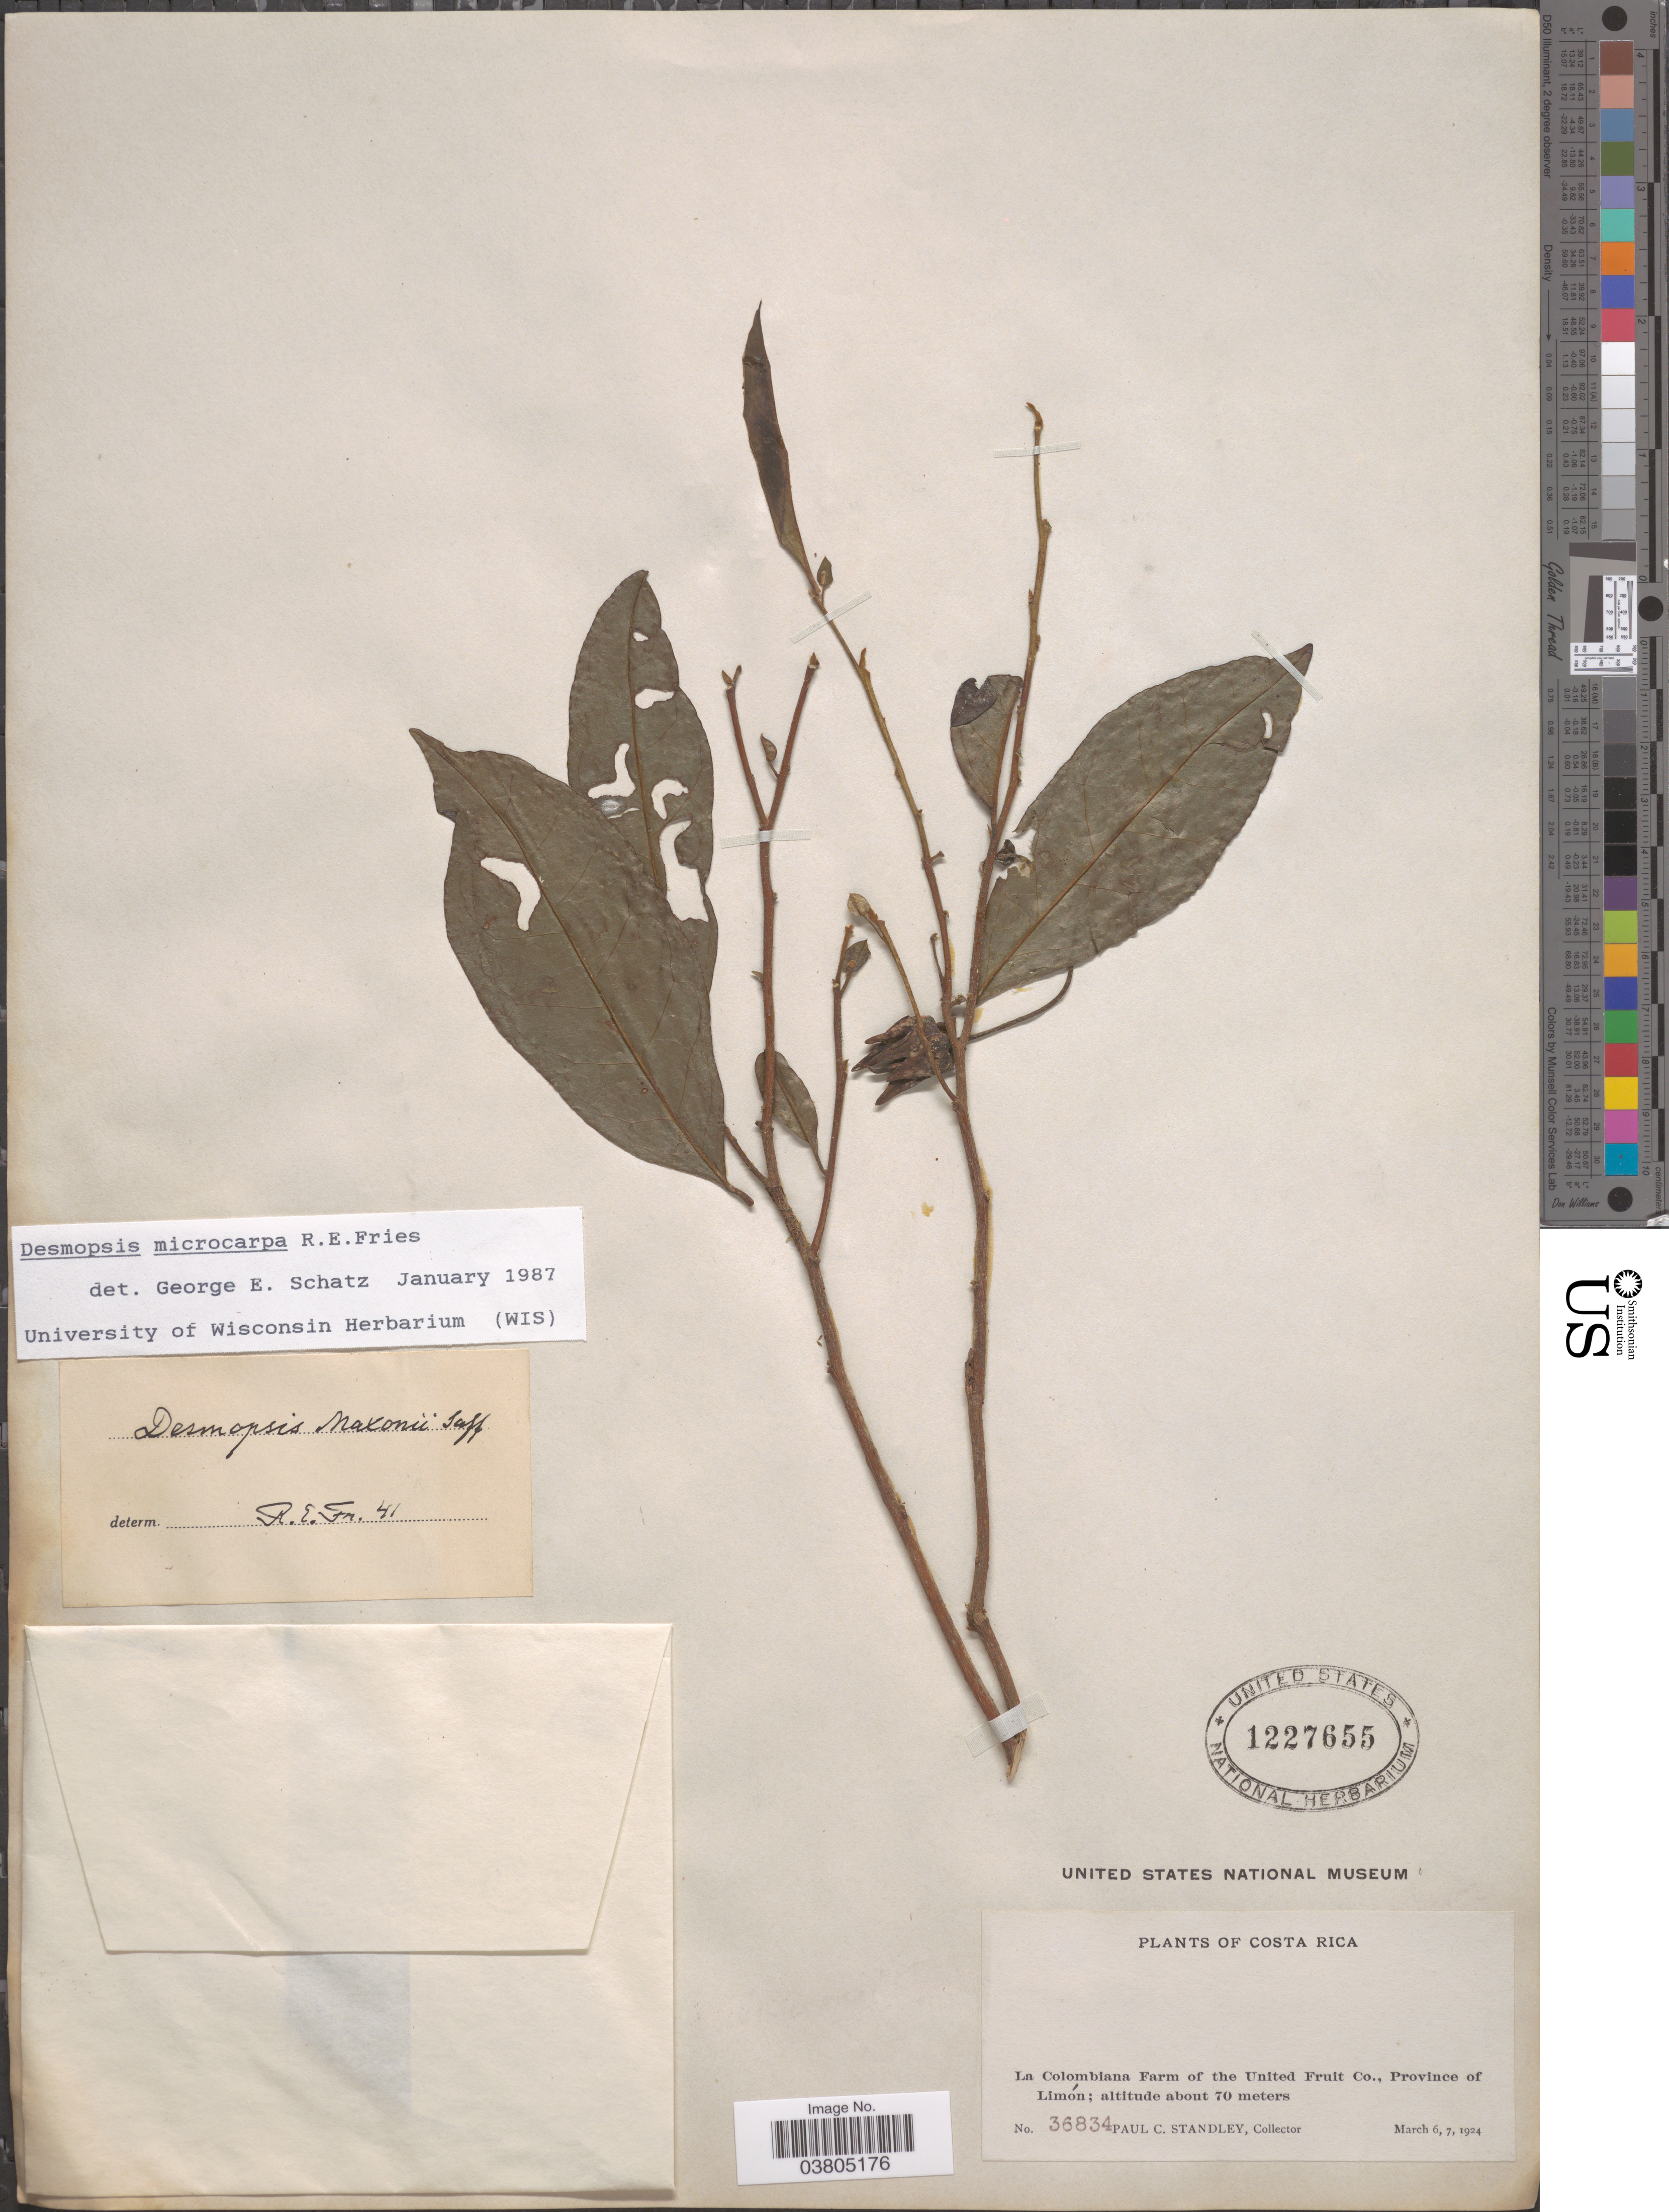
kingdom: Plantae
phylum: Tracheophyta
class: Magnoliopsida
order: Magnoliales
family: Annonaceae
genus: Desmopsis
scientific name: Desmopsis microcarpa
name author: R.E. Fr.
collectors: P. C. Standley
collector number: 36834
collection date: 1924-03-06/1924-03-07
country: Costa Rica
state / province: Limón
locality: La Colombiana Farm of the United Fruit Co.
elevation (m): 70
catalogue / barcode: US 1227655